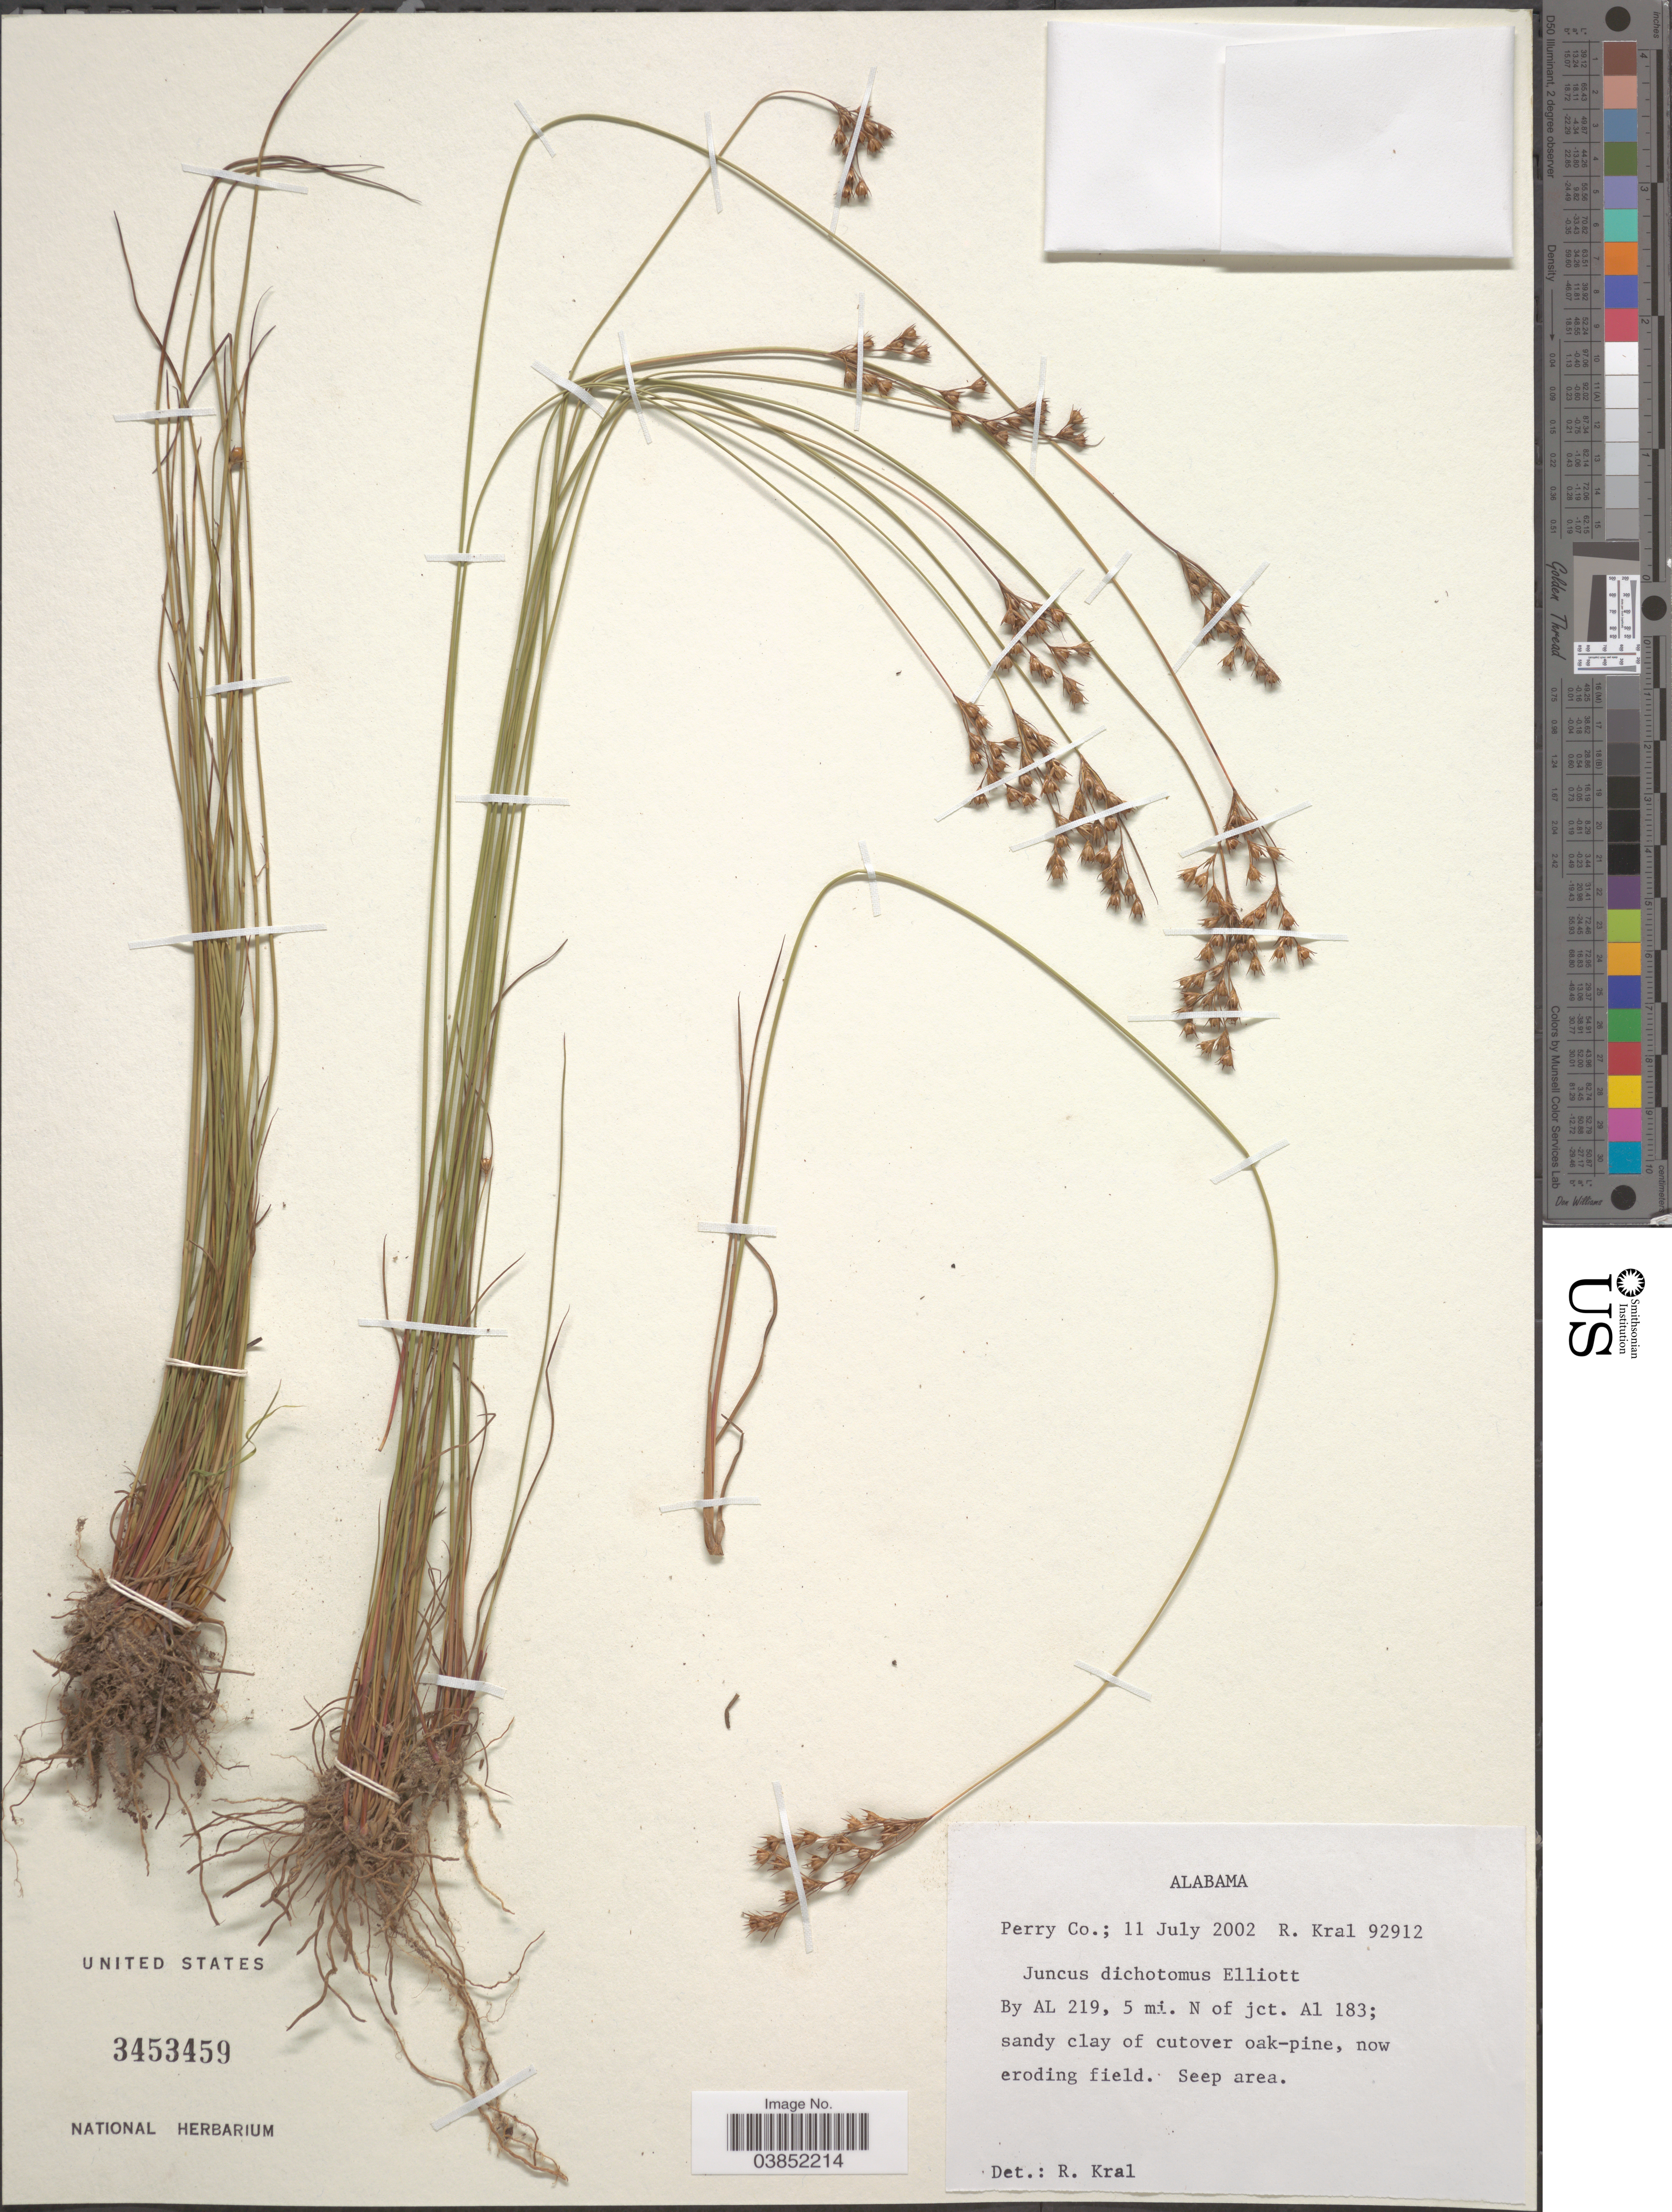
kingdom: Plantae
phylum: Tracheophyta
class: Liliopsida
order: Poales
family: Juncaceae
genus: Juncus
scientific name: Juncus dichotomus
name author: Elliott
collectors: R. Kral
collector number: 92912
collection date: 2002-07-11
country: United States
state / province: Alabama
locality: Perry Co.; By AL 219, 5 mi. N of jct. AL 183; sandy clay of cutover oak-pine, now eroding field.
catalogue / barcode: US 3453459